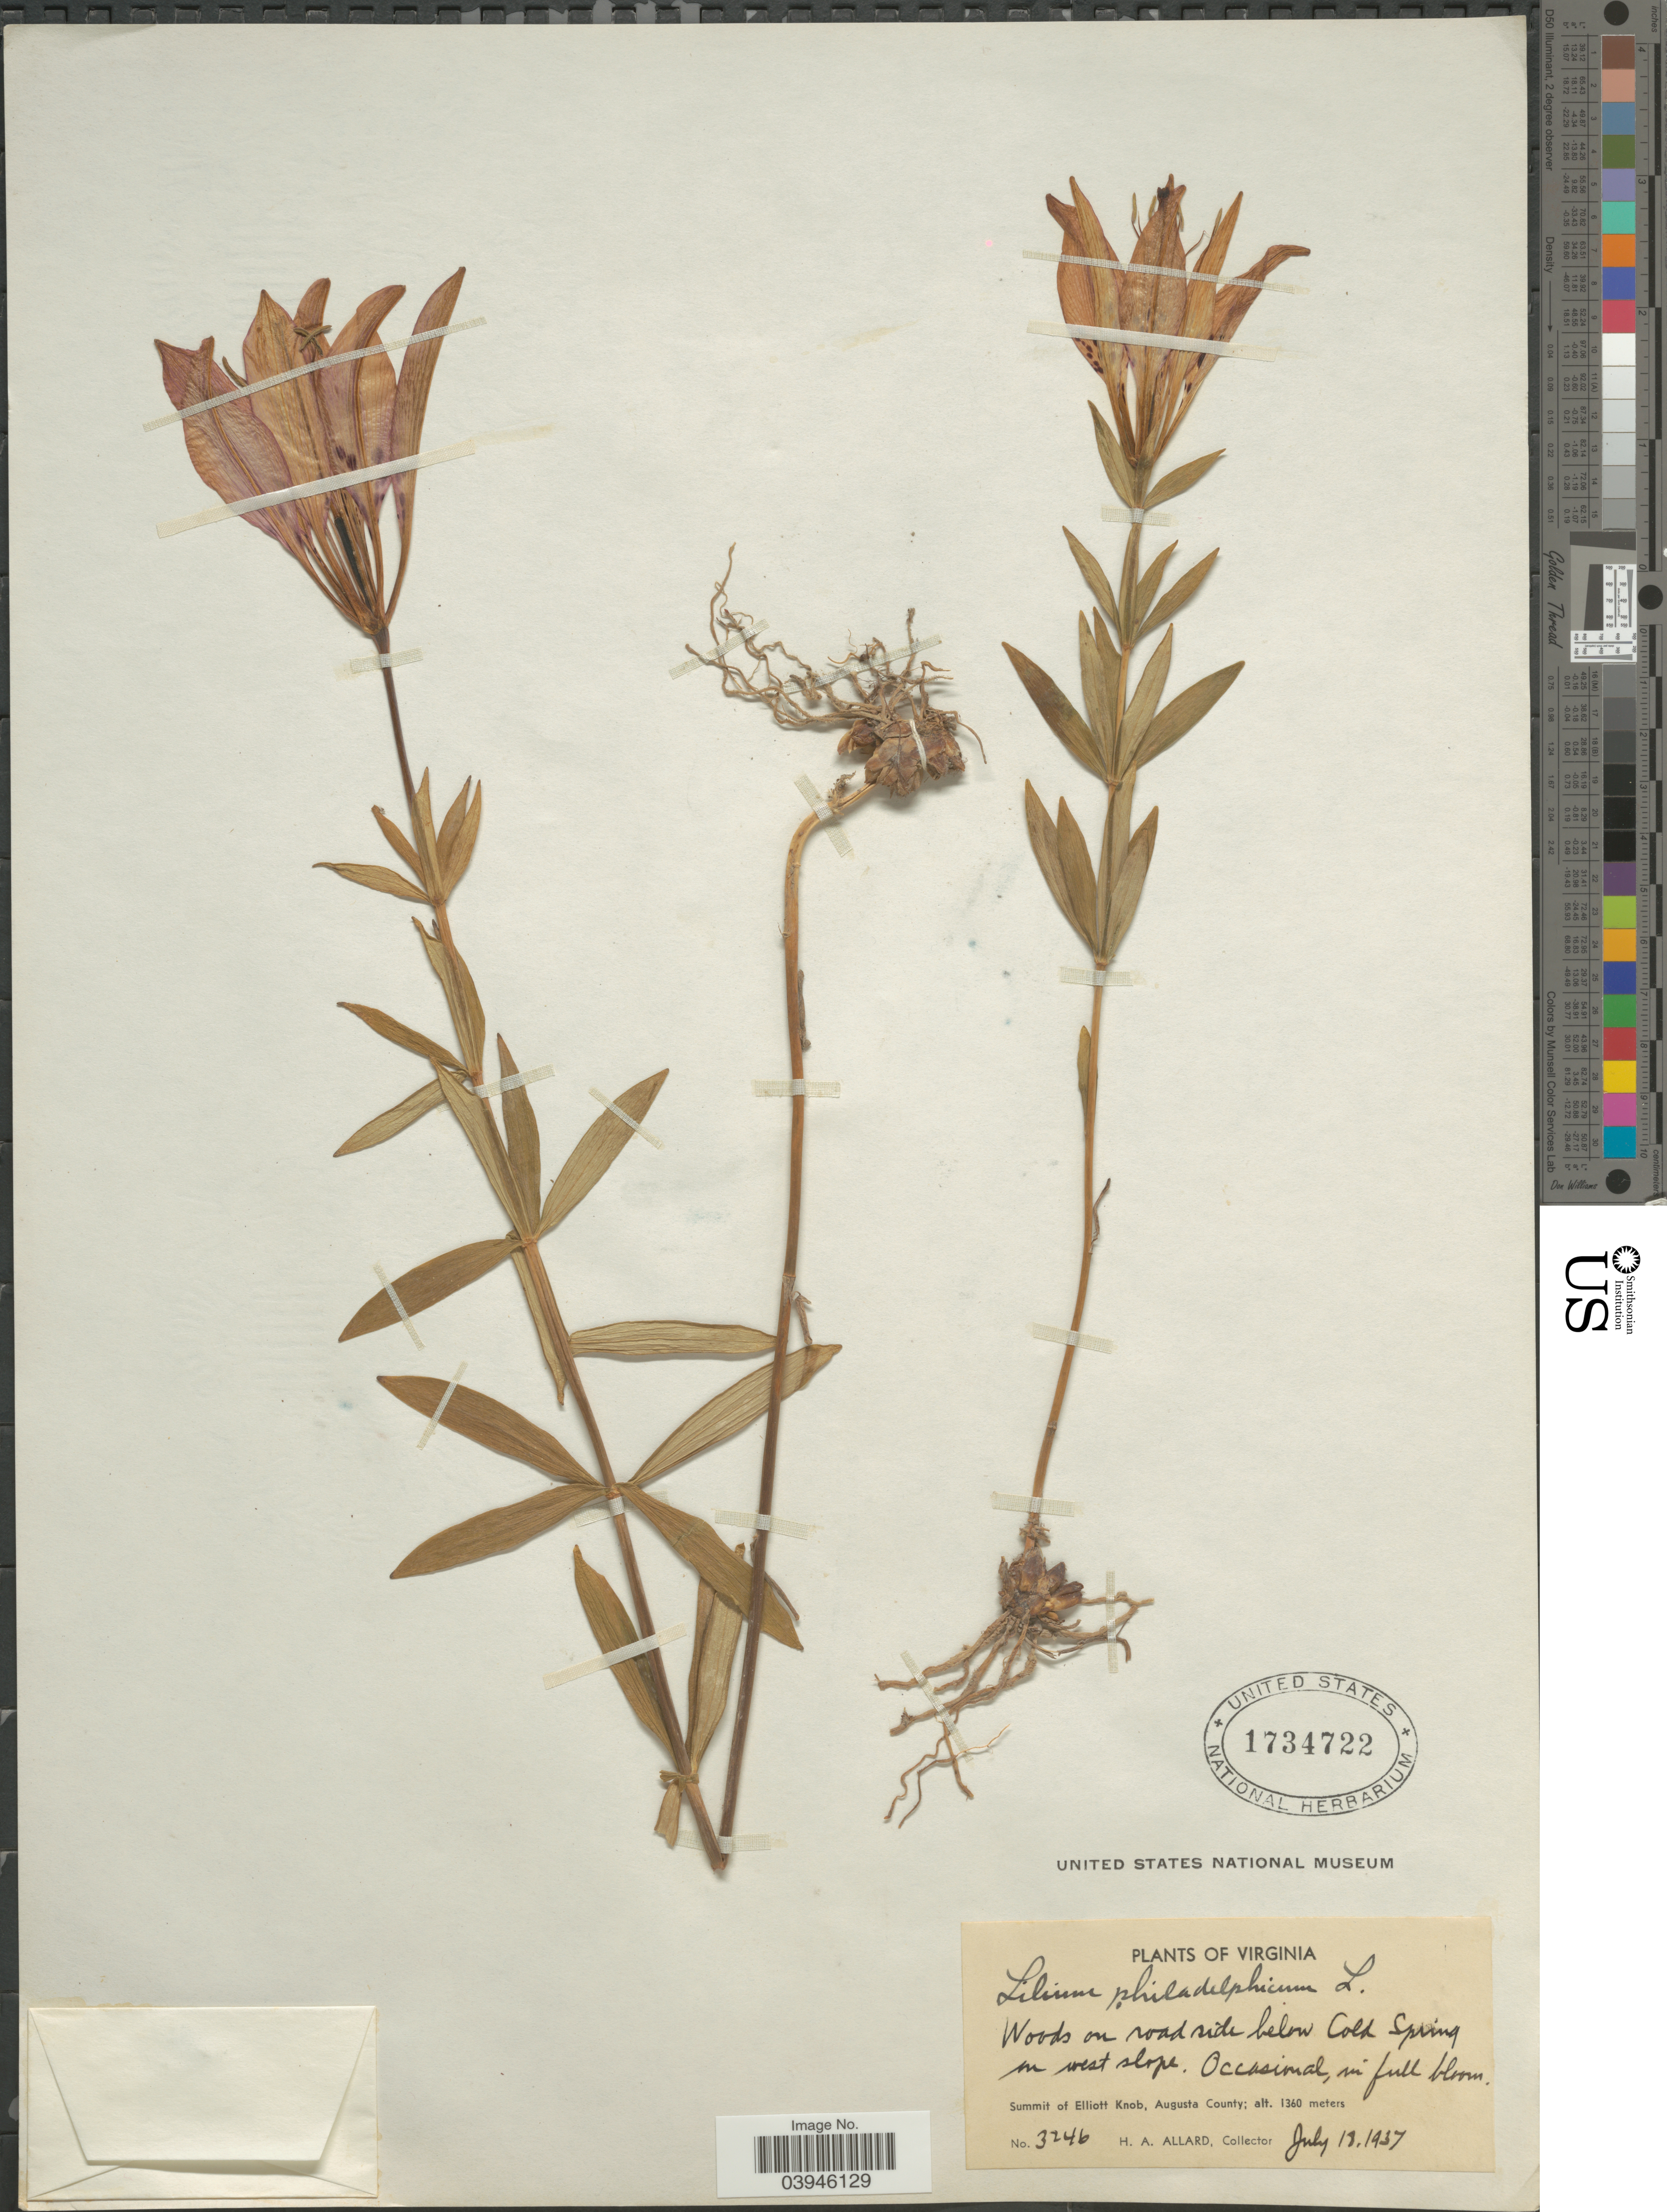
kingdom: Plantae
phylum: Tracheophyta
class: Liliopsida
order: Liliales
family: Liliaceae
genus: Lilium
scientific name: Lilium philadelphicum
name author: L.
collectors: H. A. Allard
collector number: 3246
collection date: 1937-07-18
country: United States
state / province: Virginia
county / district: Augusta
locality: Woods on roadside below Cold Spring on west slope. Summit of Elliott Knob, Augusta County.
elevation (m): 1360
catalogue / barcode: US 1734722